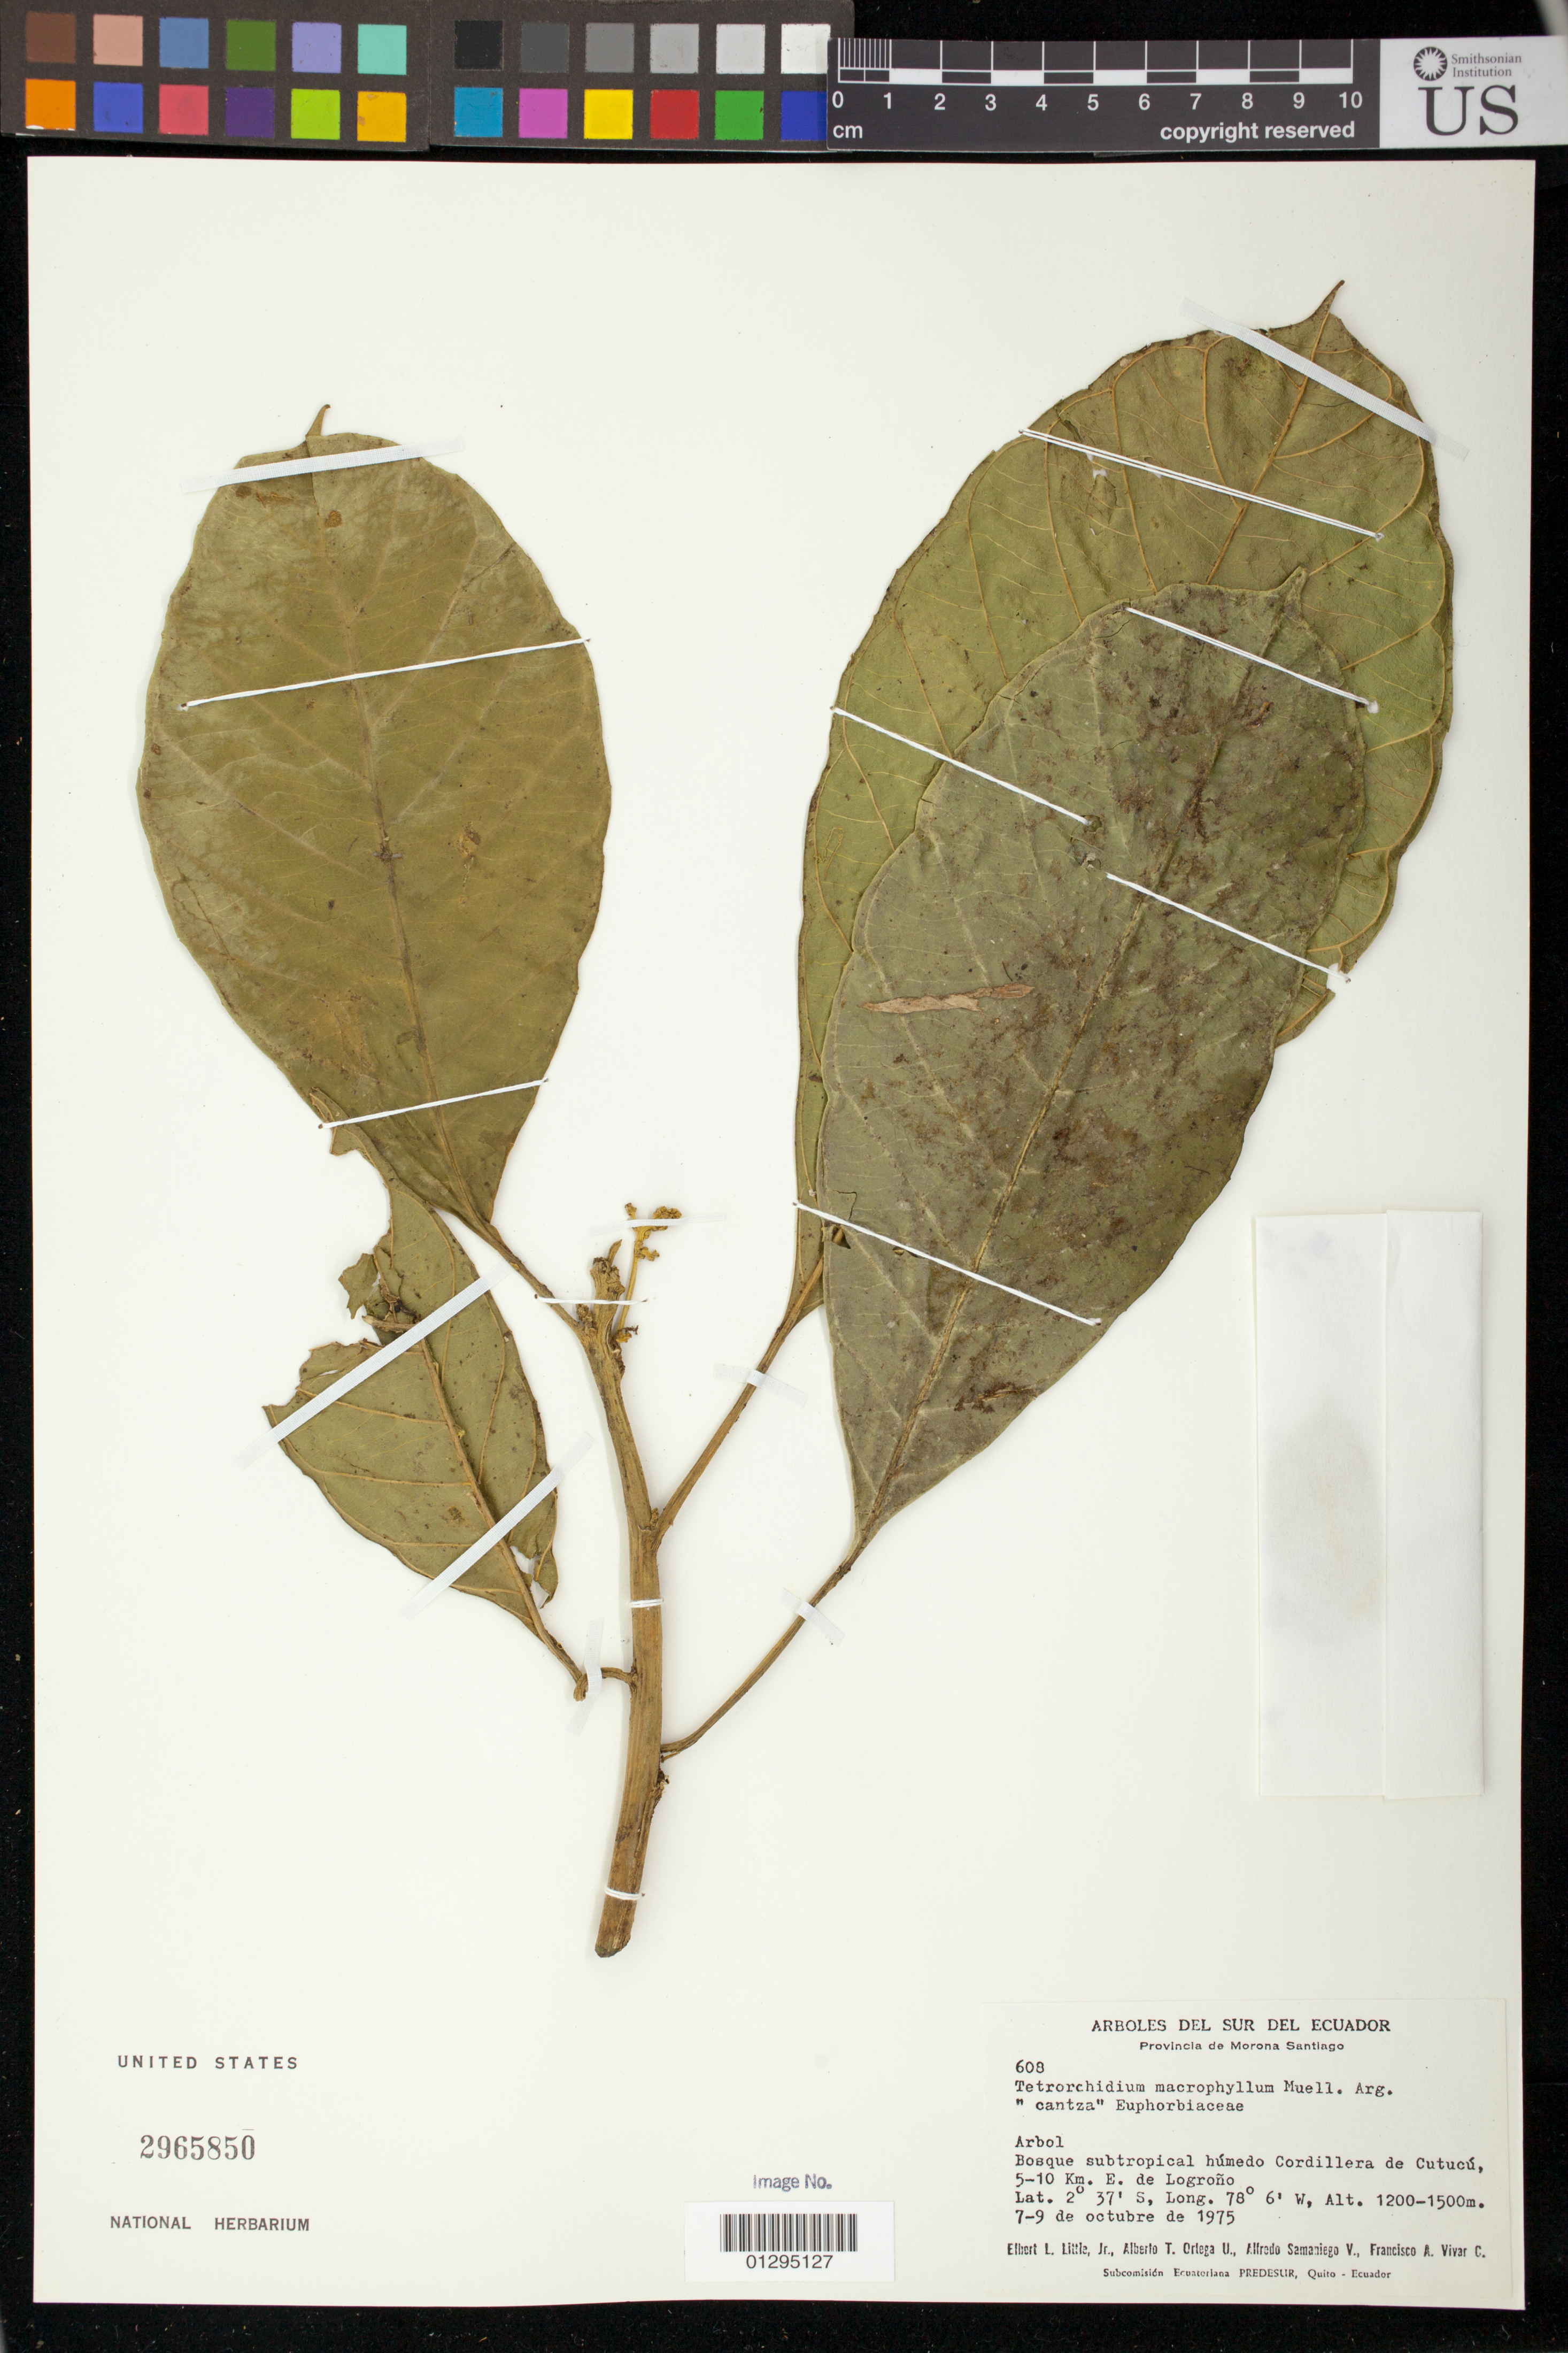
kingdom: Plantae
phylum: Tracheophyta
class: Magnoliopsida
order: Malpighiales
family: Euphorbiaceae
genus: Tetrorchidium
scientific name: Tetrorchidium macrophyllum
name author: Müll. Arg.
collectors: E. L. Little, A. T. Ortega U., A. V. Samaniego & F. A. Vivar C.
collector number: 608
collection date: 1975-10-07/1975-10-09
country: Ecuador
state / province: Morona-Santiago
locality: Cordillera de Cutucu, 5-10 Km. E. de Logrono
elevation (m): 1200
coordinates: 2°37'S, 78°6'W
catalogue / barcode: US 2965850